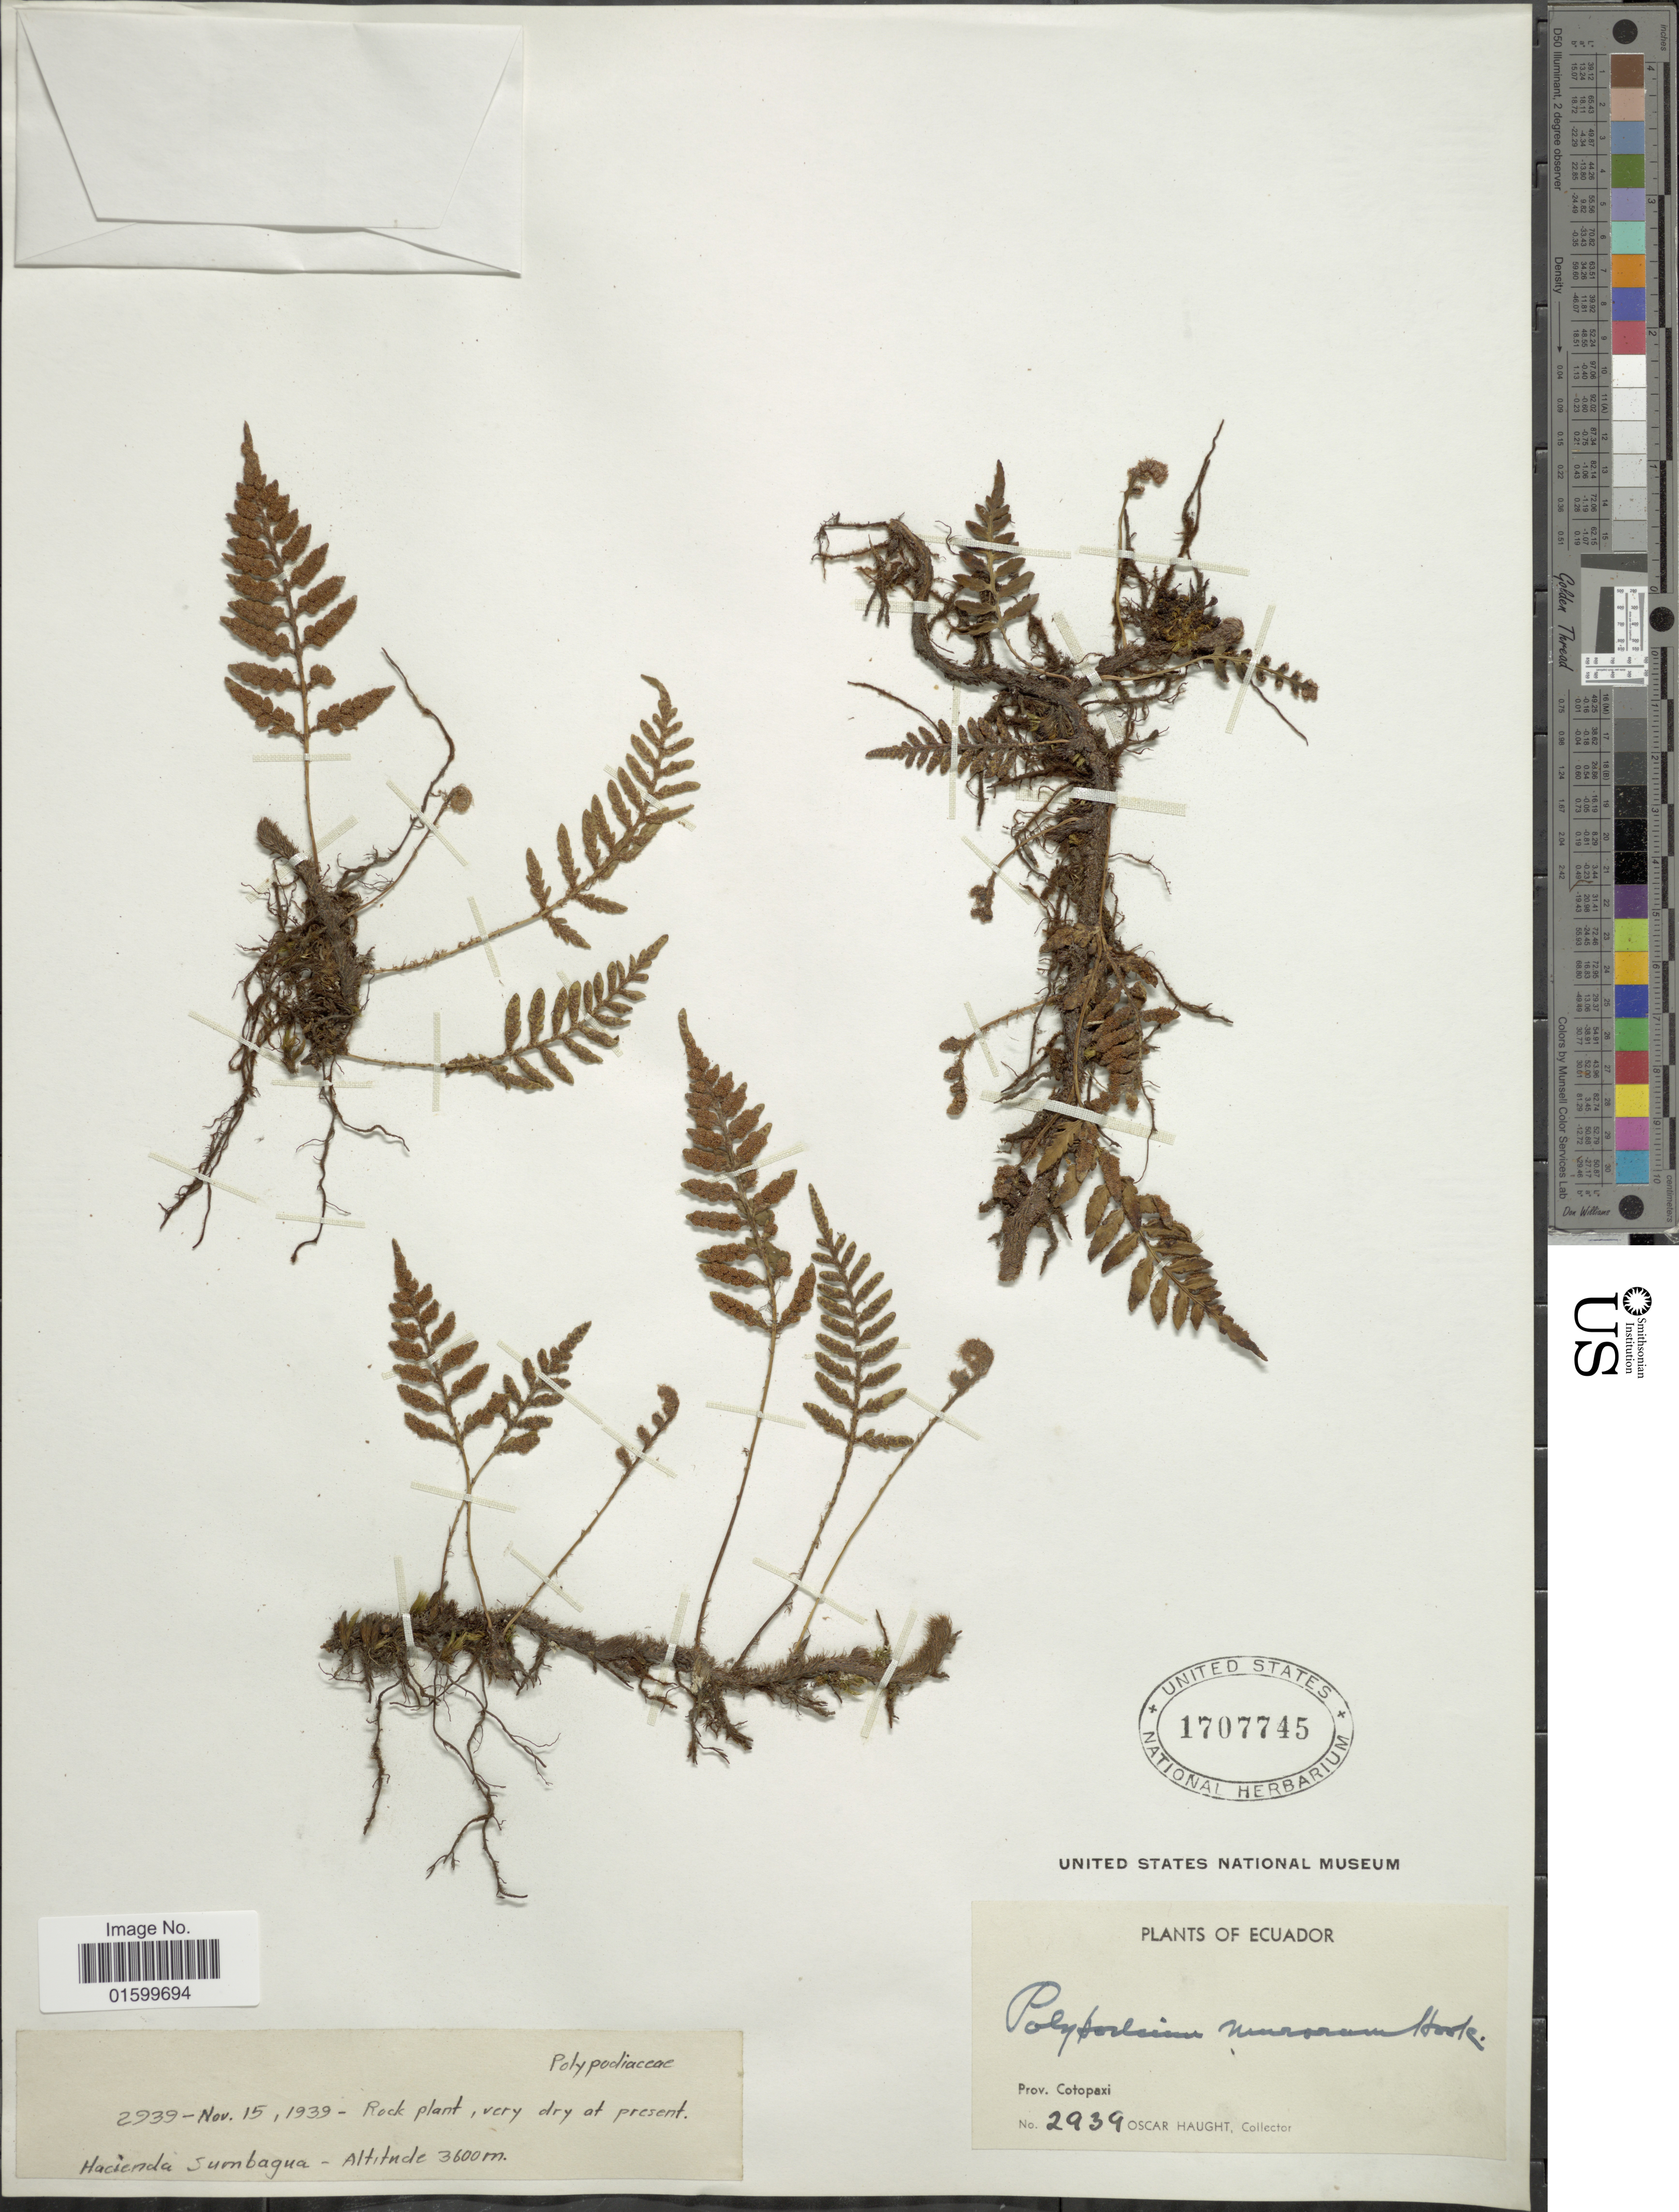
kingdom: Plantae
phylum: Tracheophyta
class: Polypodiopsida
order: Polypodiales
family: Polypodiaceae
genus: Pleopeltis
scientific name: Pleopeltis murorum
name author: (Hook.) A.R. Sm. & Tejero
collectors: O. Haught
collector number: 2939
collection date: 1939-11-15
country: Ecuador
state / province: Cotopaxi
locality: Prov. Cotopaxi, Hacienda Sumbagua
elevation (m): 3600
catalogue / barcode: US 1707745